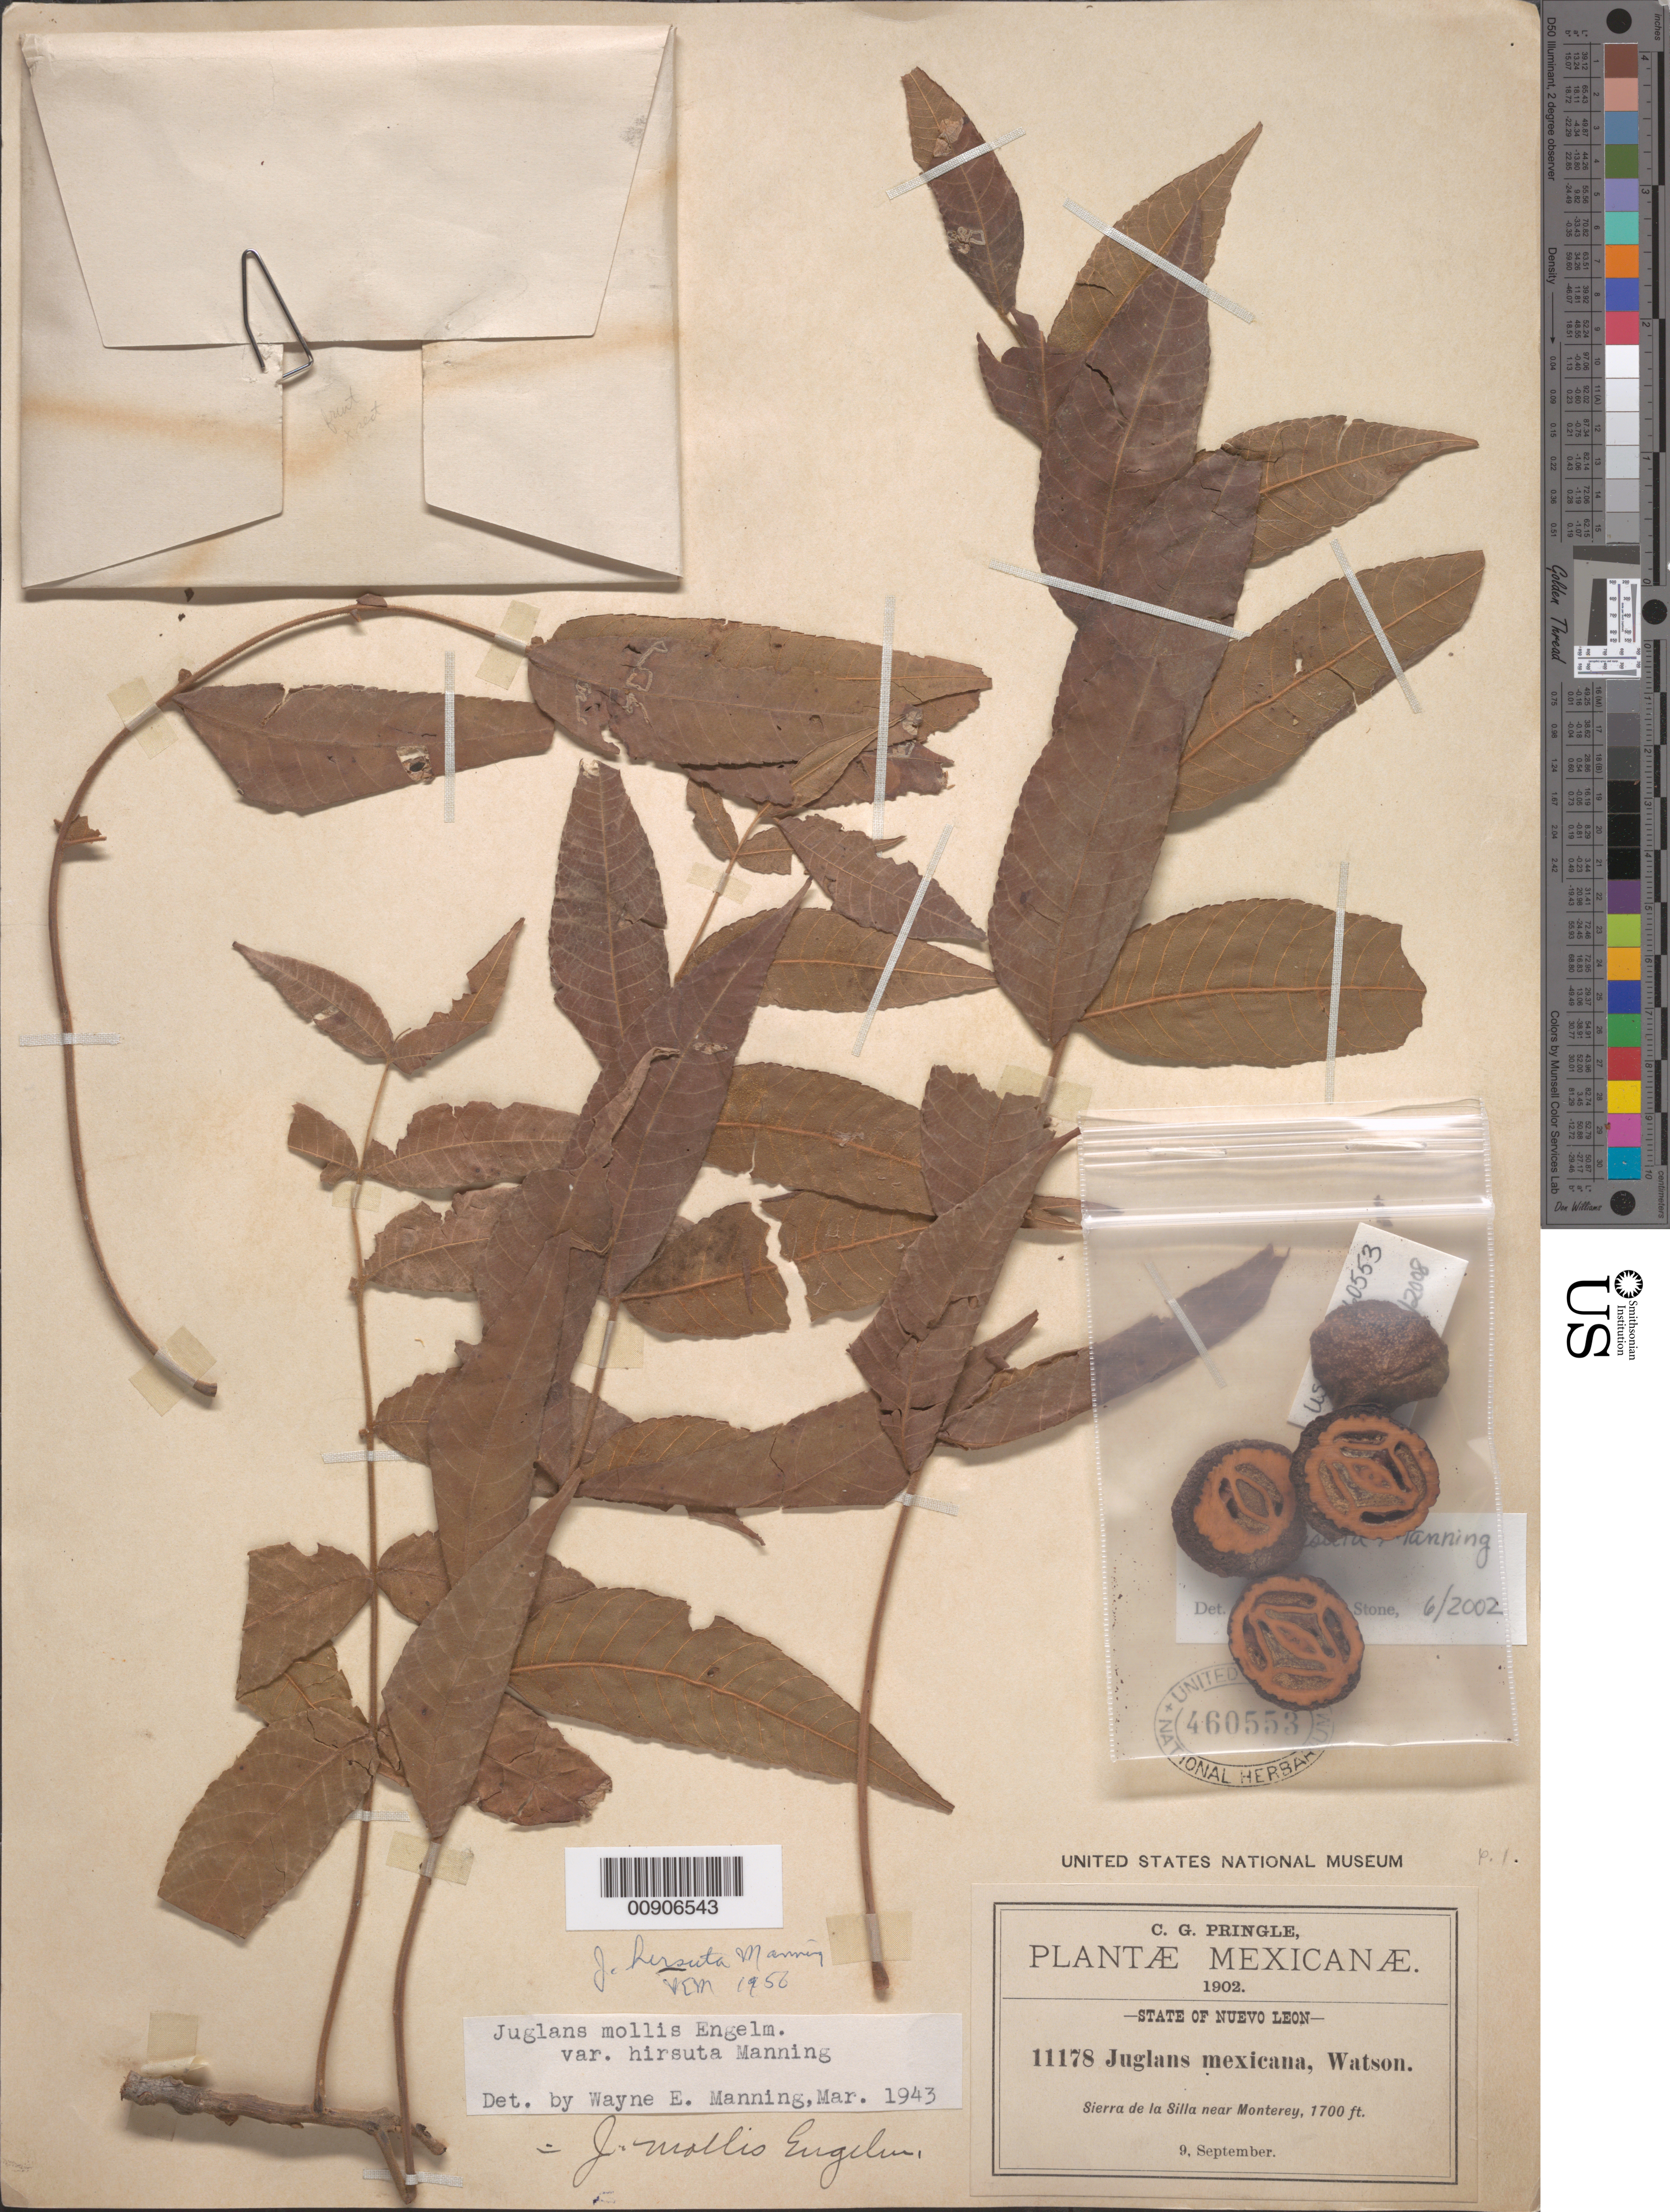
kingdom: Plantae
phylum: Tracheophyta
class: Magnoliopsida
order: Fagales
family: Juglandaceae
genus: Juglans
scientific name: Juglans hirsuta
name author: W.E. Manning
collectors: C. G. Pringle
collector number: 11178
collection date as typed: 09 Sep 1902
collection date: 1902-09-09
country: Mexico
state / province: Nuevo León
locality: State of Nuevo León. Sierra de la Silla near Monterrey.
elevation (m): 518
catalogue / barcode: US 460553